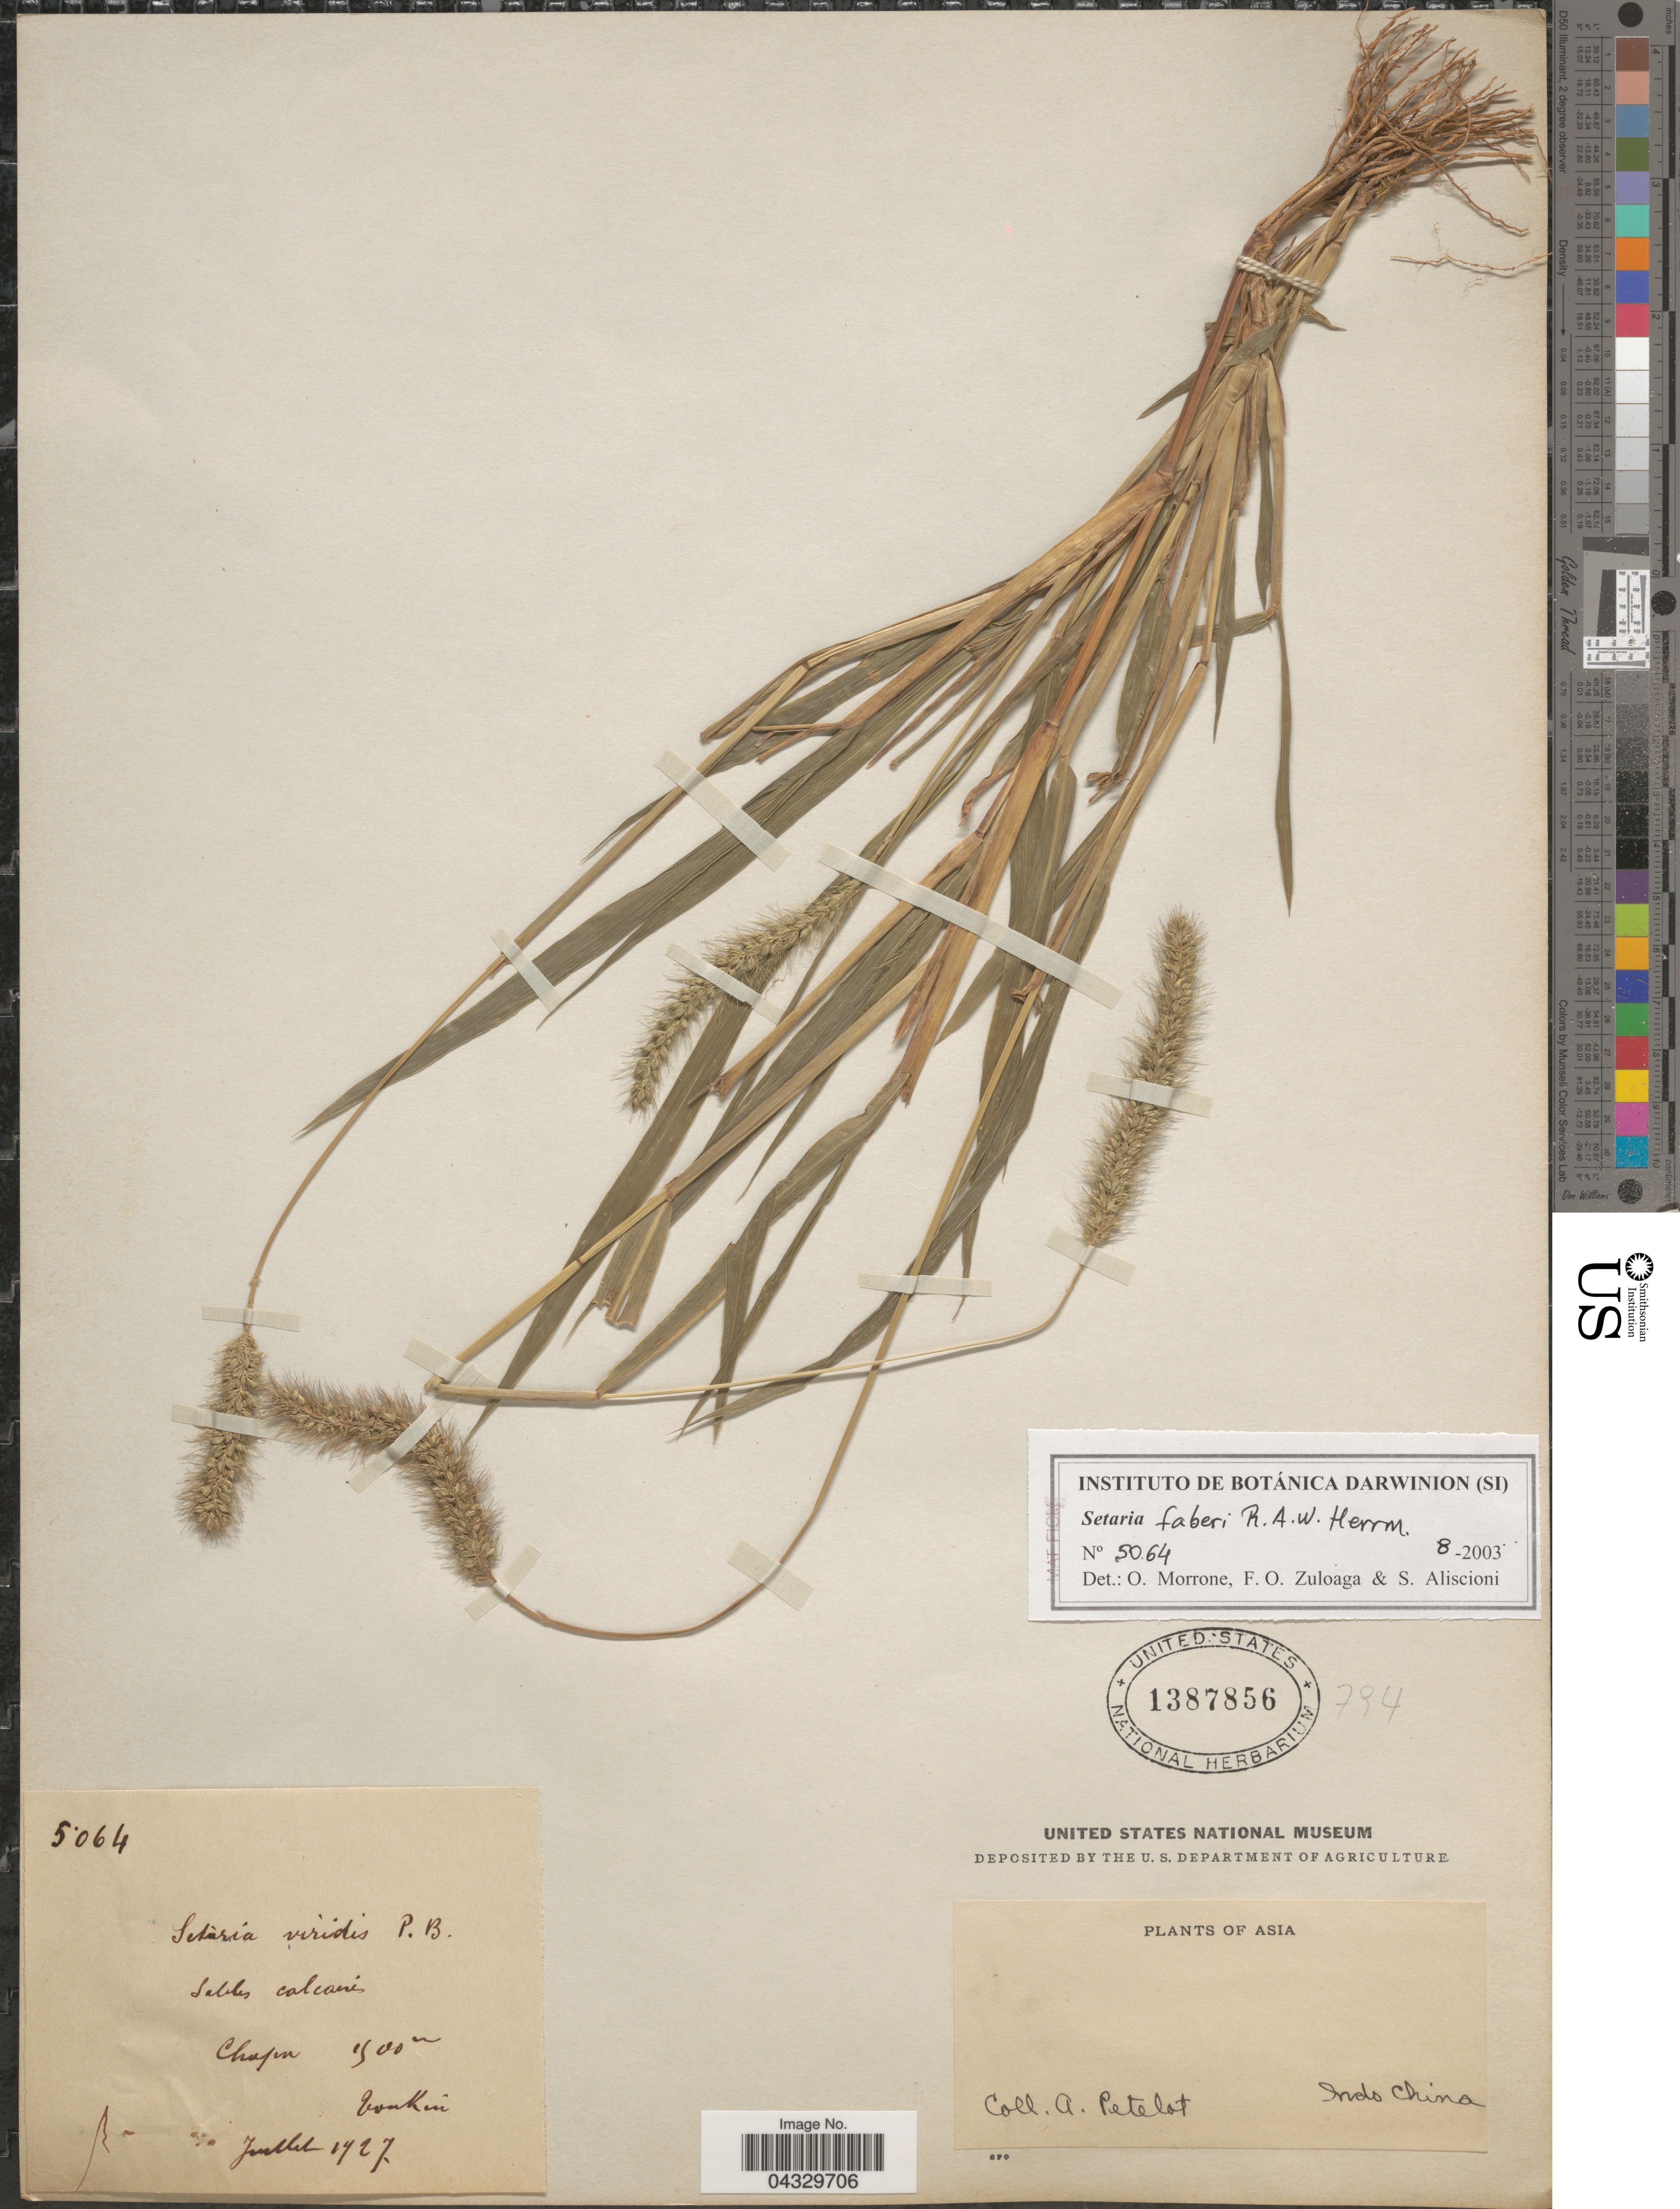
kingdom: Plantae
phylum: Tracheophyta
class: Liliopsida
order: Poales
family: Poaceae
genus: Setaria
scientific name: Setaria faberi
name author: R.A.W. Herrm.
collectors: A. Petelot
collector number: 5064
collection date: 1927-07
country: Vietnam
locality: Chapa. Tonkin. Indo China.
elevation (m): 1500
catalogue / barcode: US 1387856